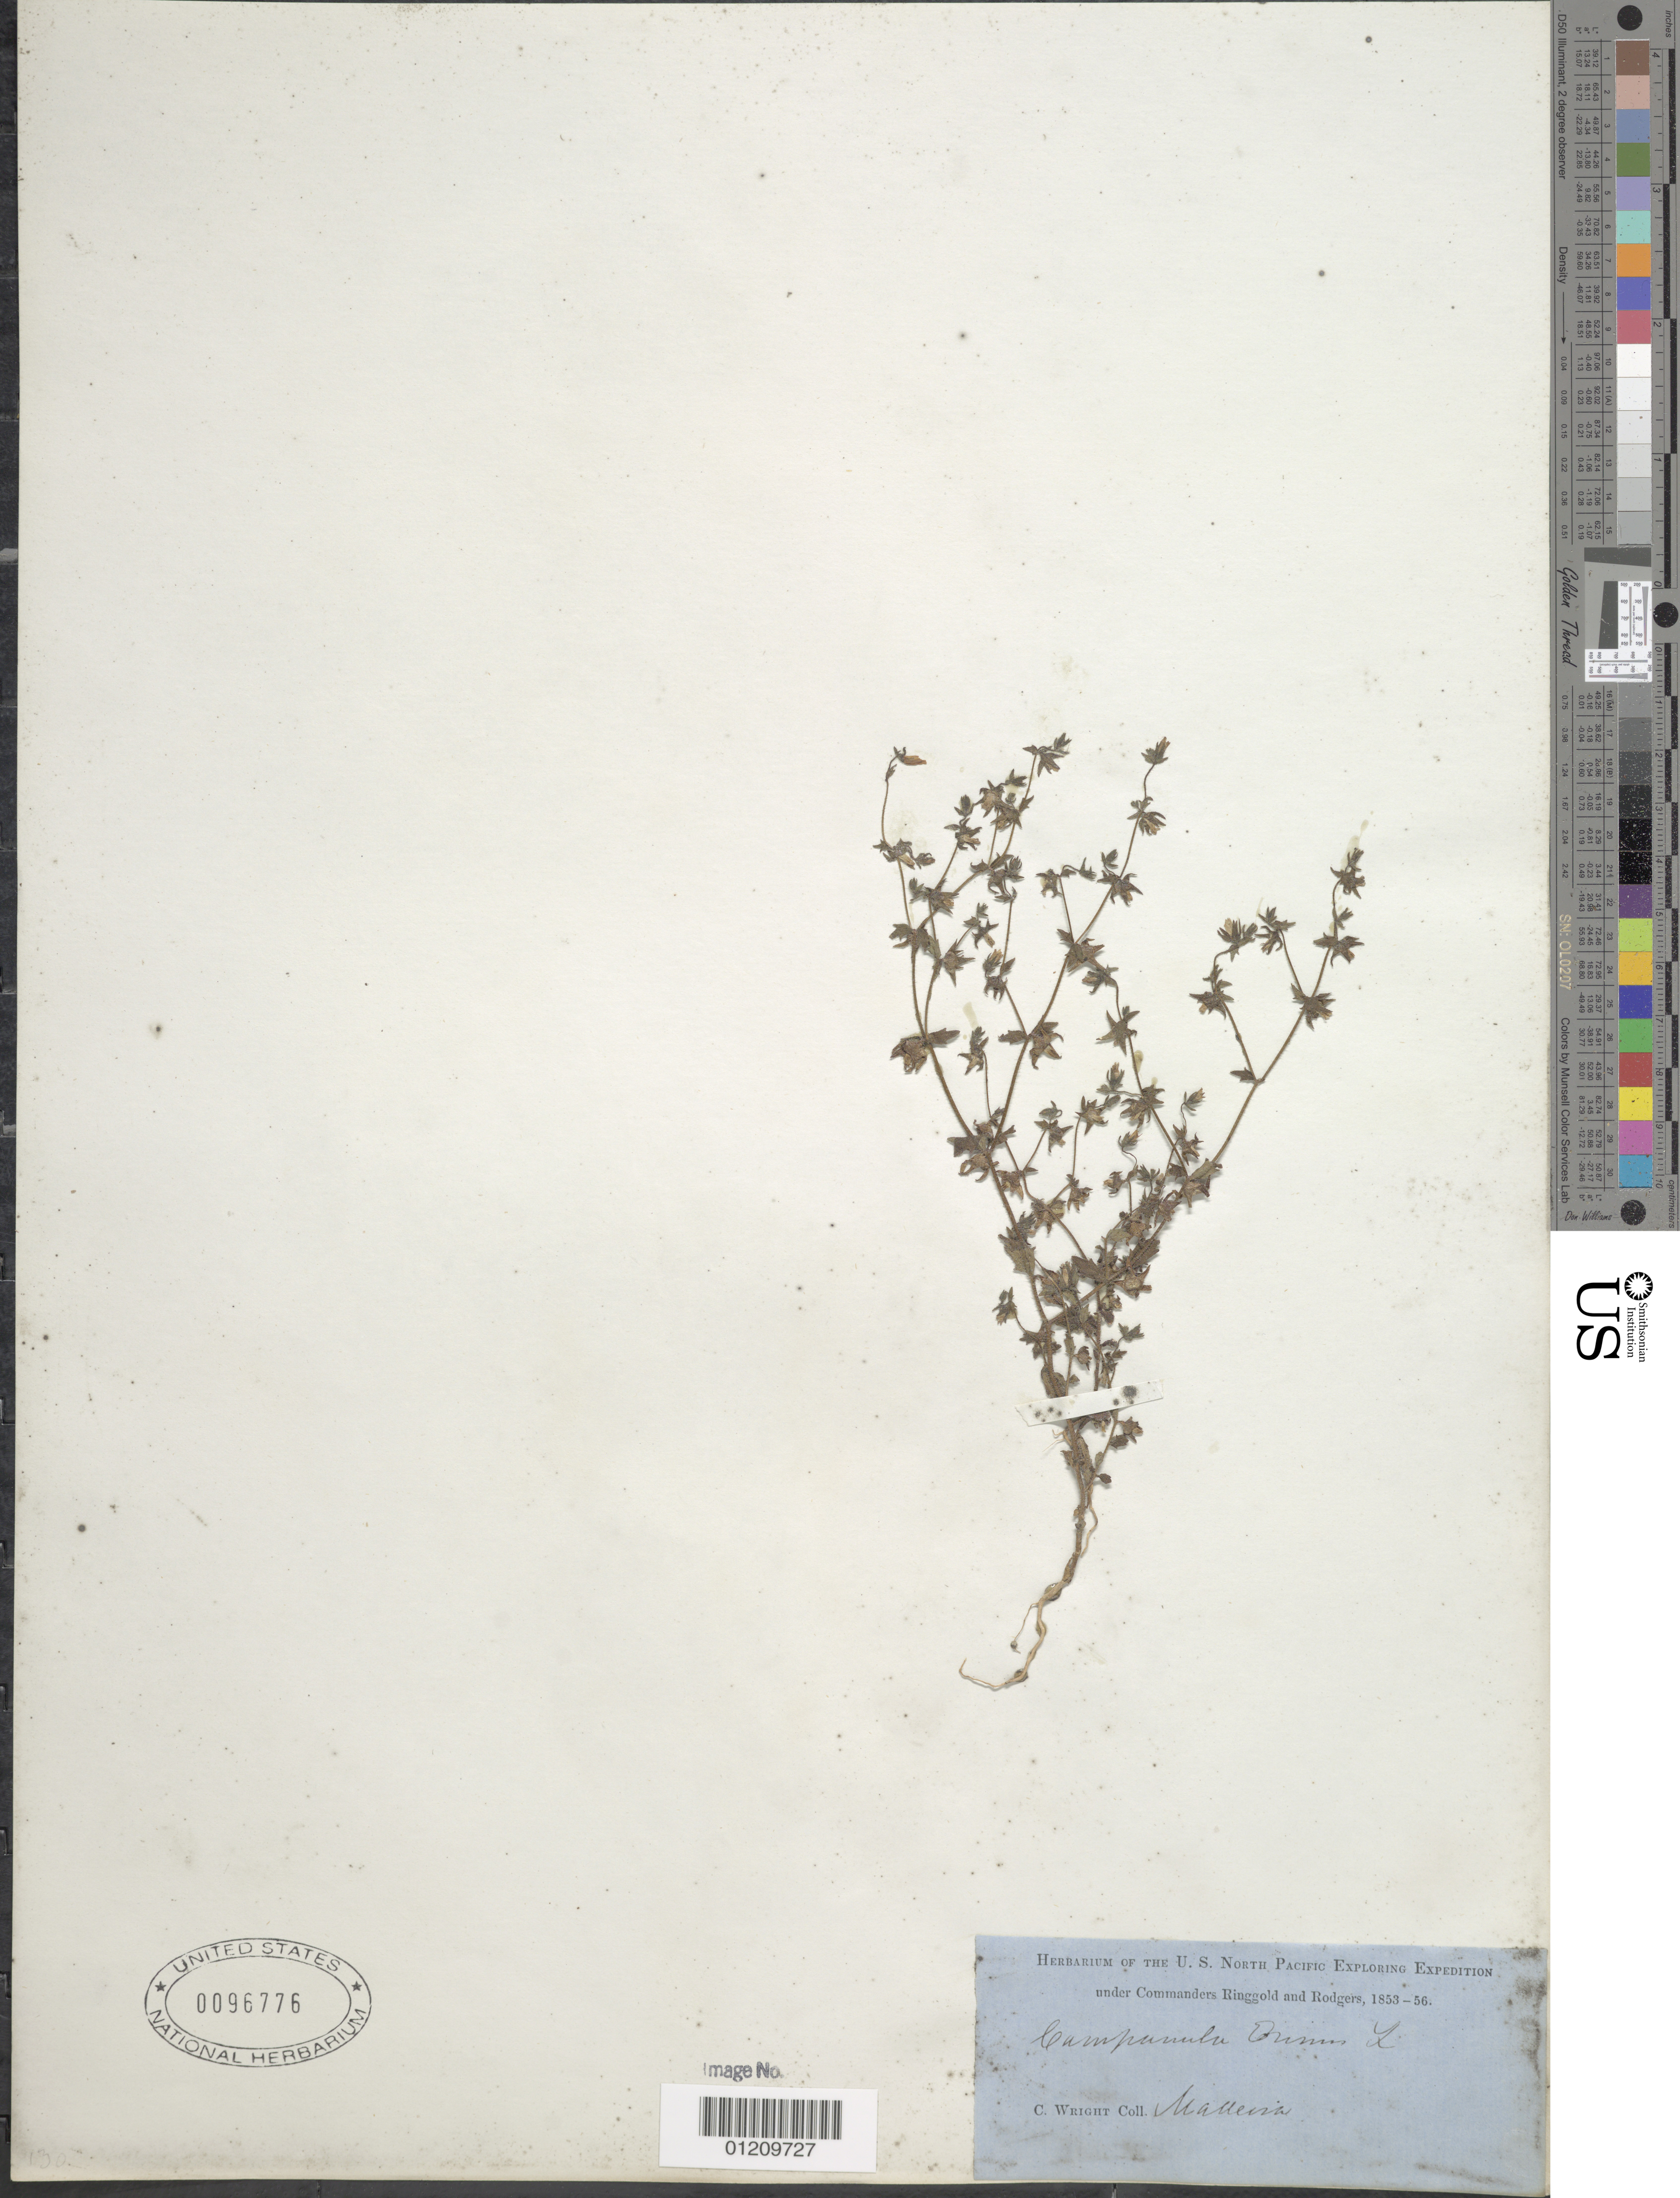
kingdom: Plantae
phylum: Tracheophyta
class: Magnoliopsida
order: Asterales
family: Campanulaceae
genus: Campanula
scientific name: Campanula erinus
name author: L.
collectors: C. Wright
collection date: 1853/1856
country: Portugal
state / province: Madeira (Aut. Reg.)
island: Madeira Is.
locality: Madeira.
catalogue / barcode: US 96776